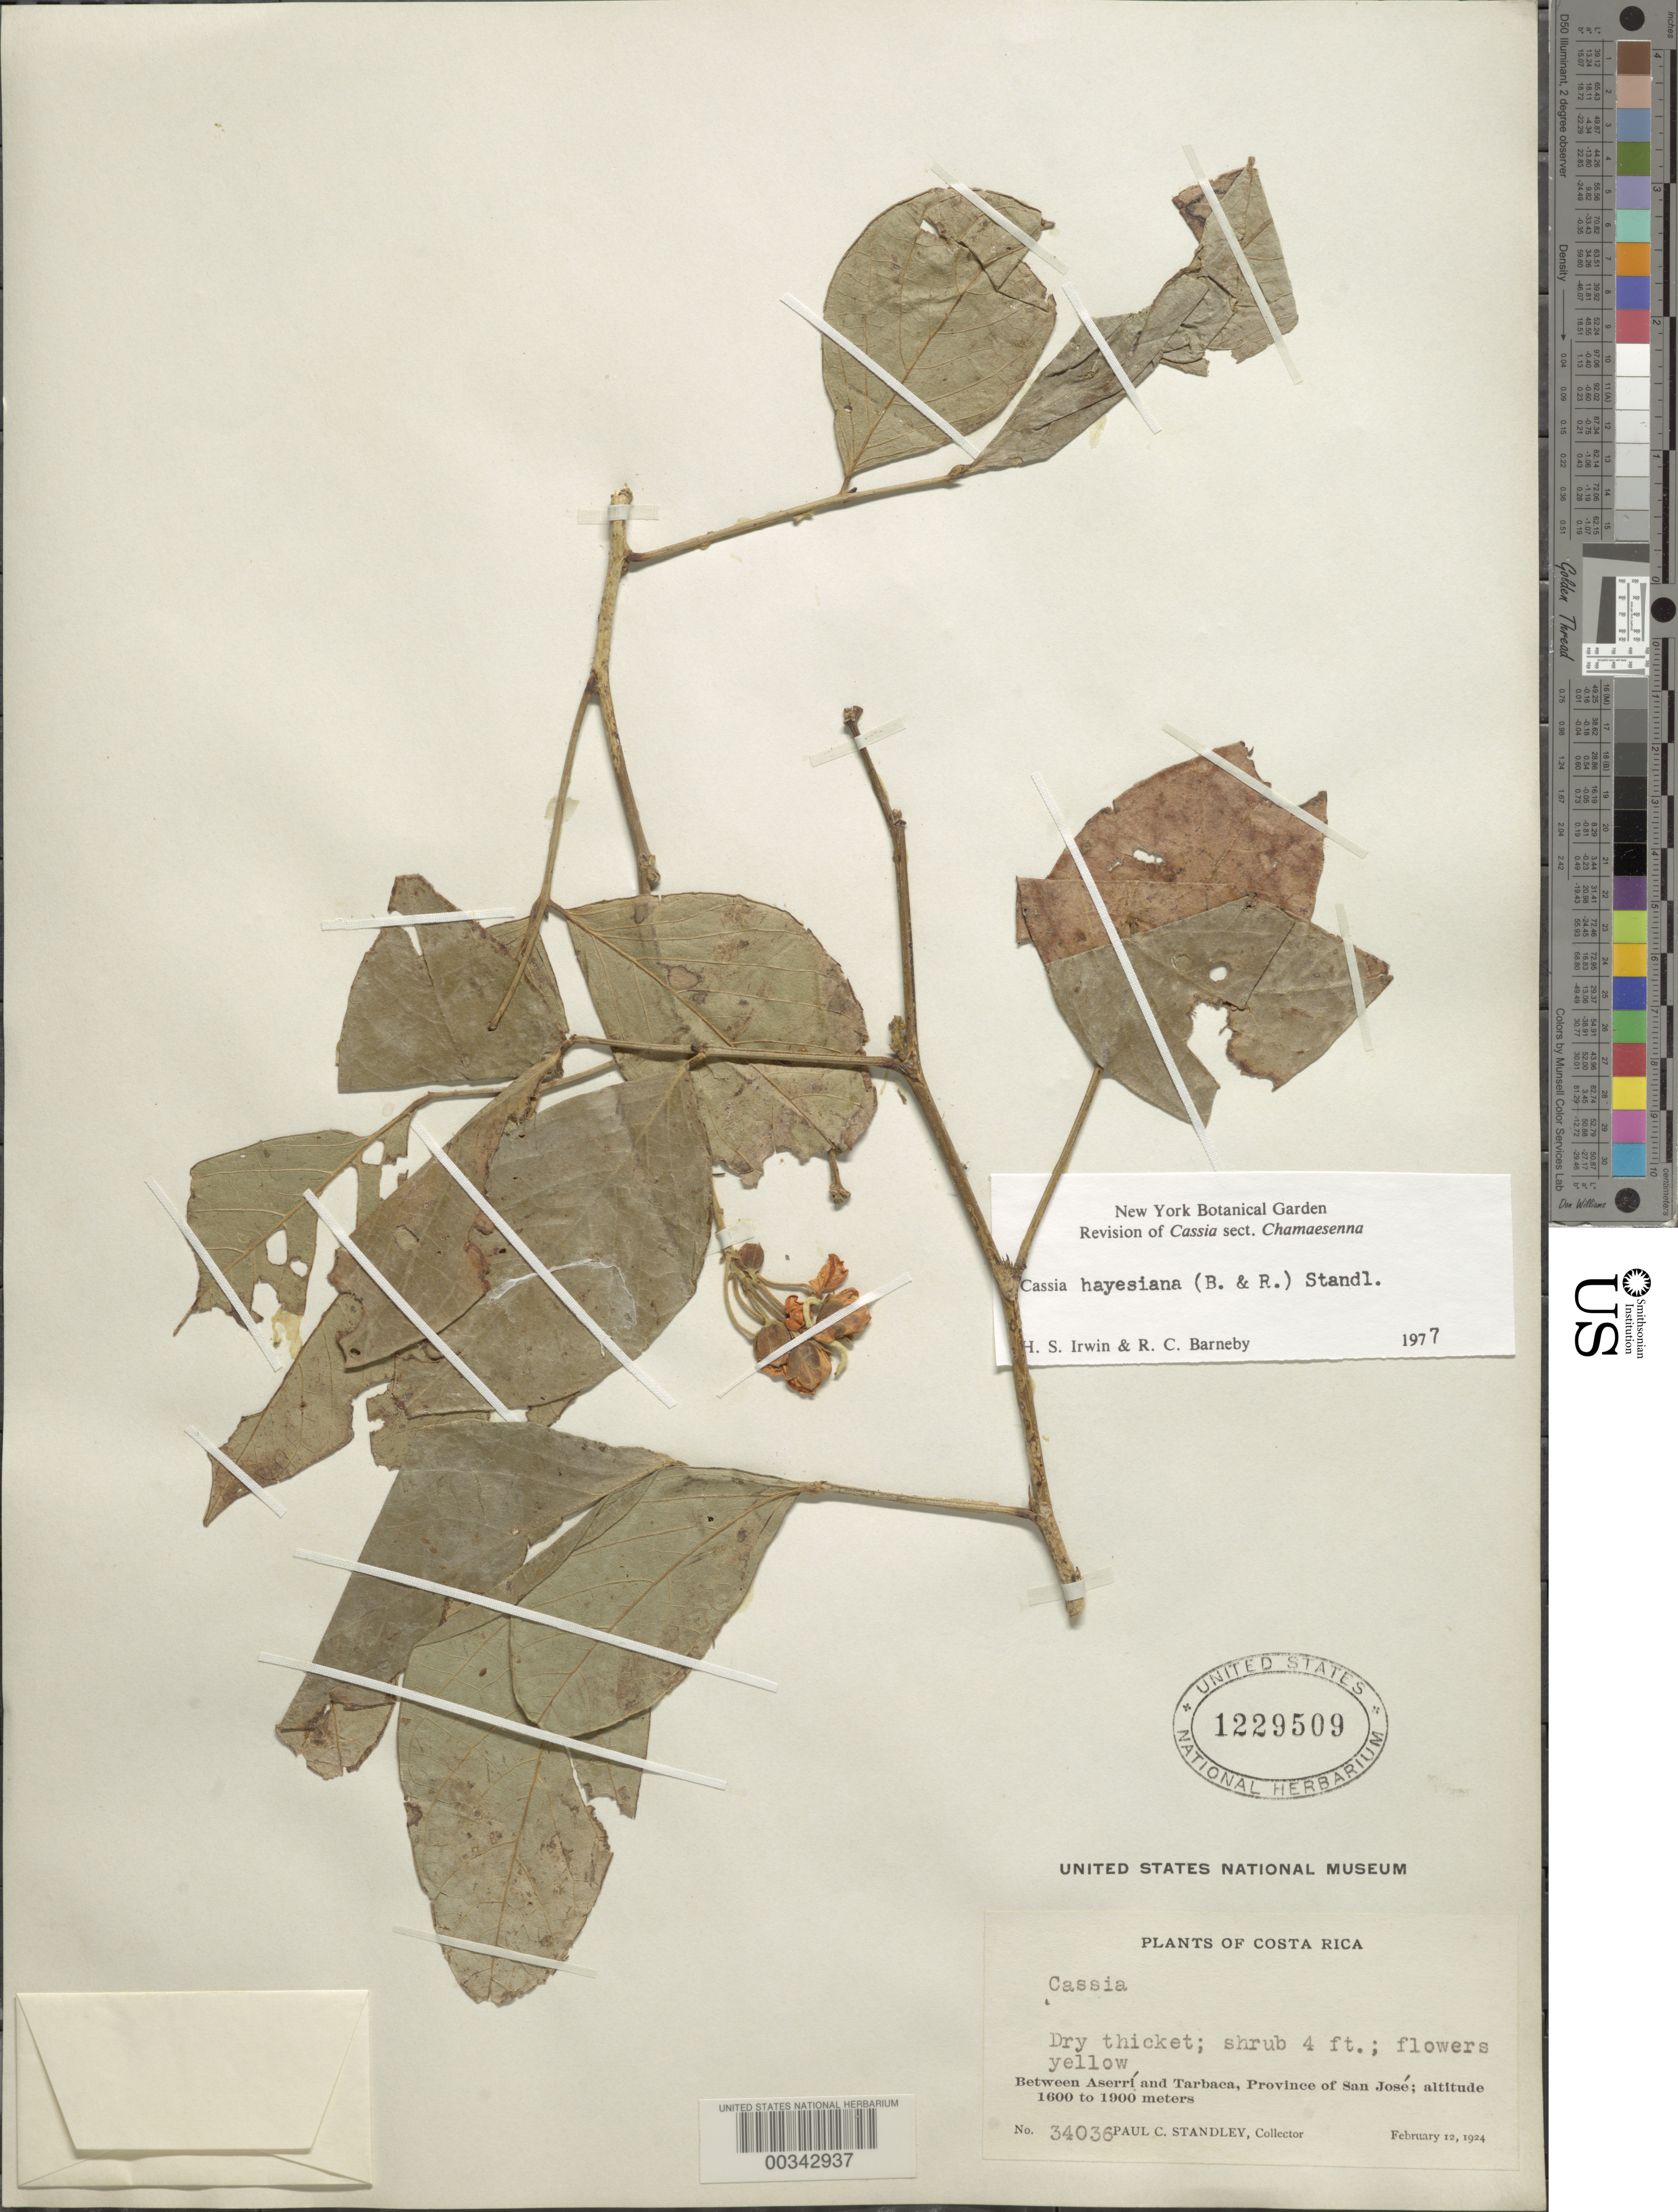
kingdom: Plantae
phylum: Tracheophyta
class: Magnoliopsida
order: Fabales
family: Fabaceae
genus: Senna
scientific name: Senna hayesiana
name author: (Britton & Rose) H.S. Irwin & Barneby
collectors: P. C. Standley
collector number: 34036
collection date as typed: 12 Feb 1924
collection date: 1924-02-12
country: Costa Rica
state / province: San José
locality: Between aserri and tarbaca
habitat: Dry thicket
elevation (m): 1600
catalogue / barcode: US 1229509